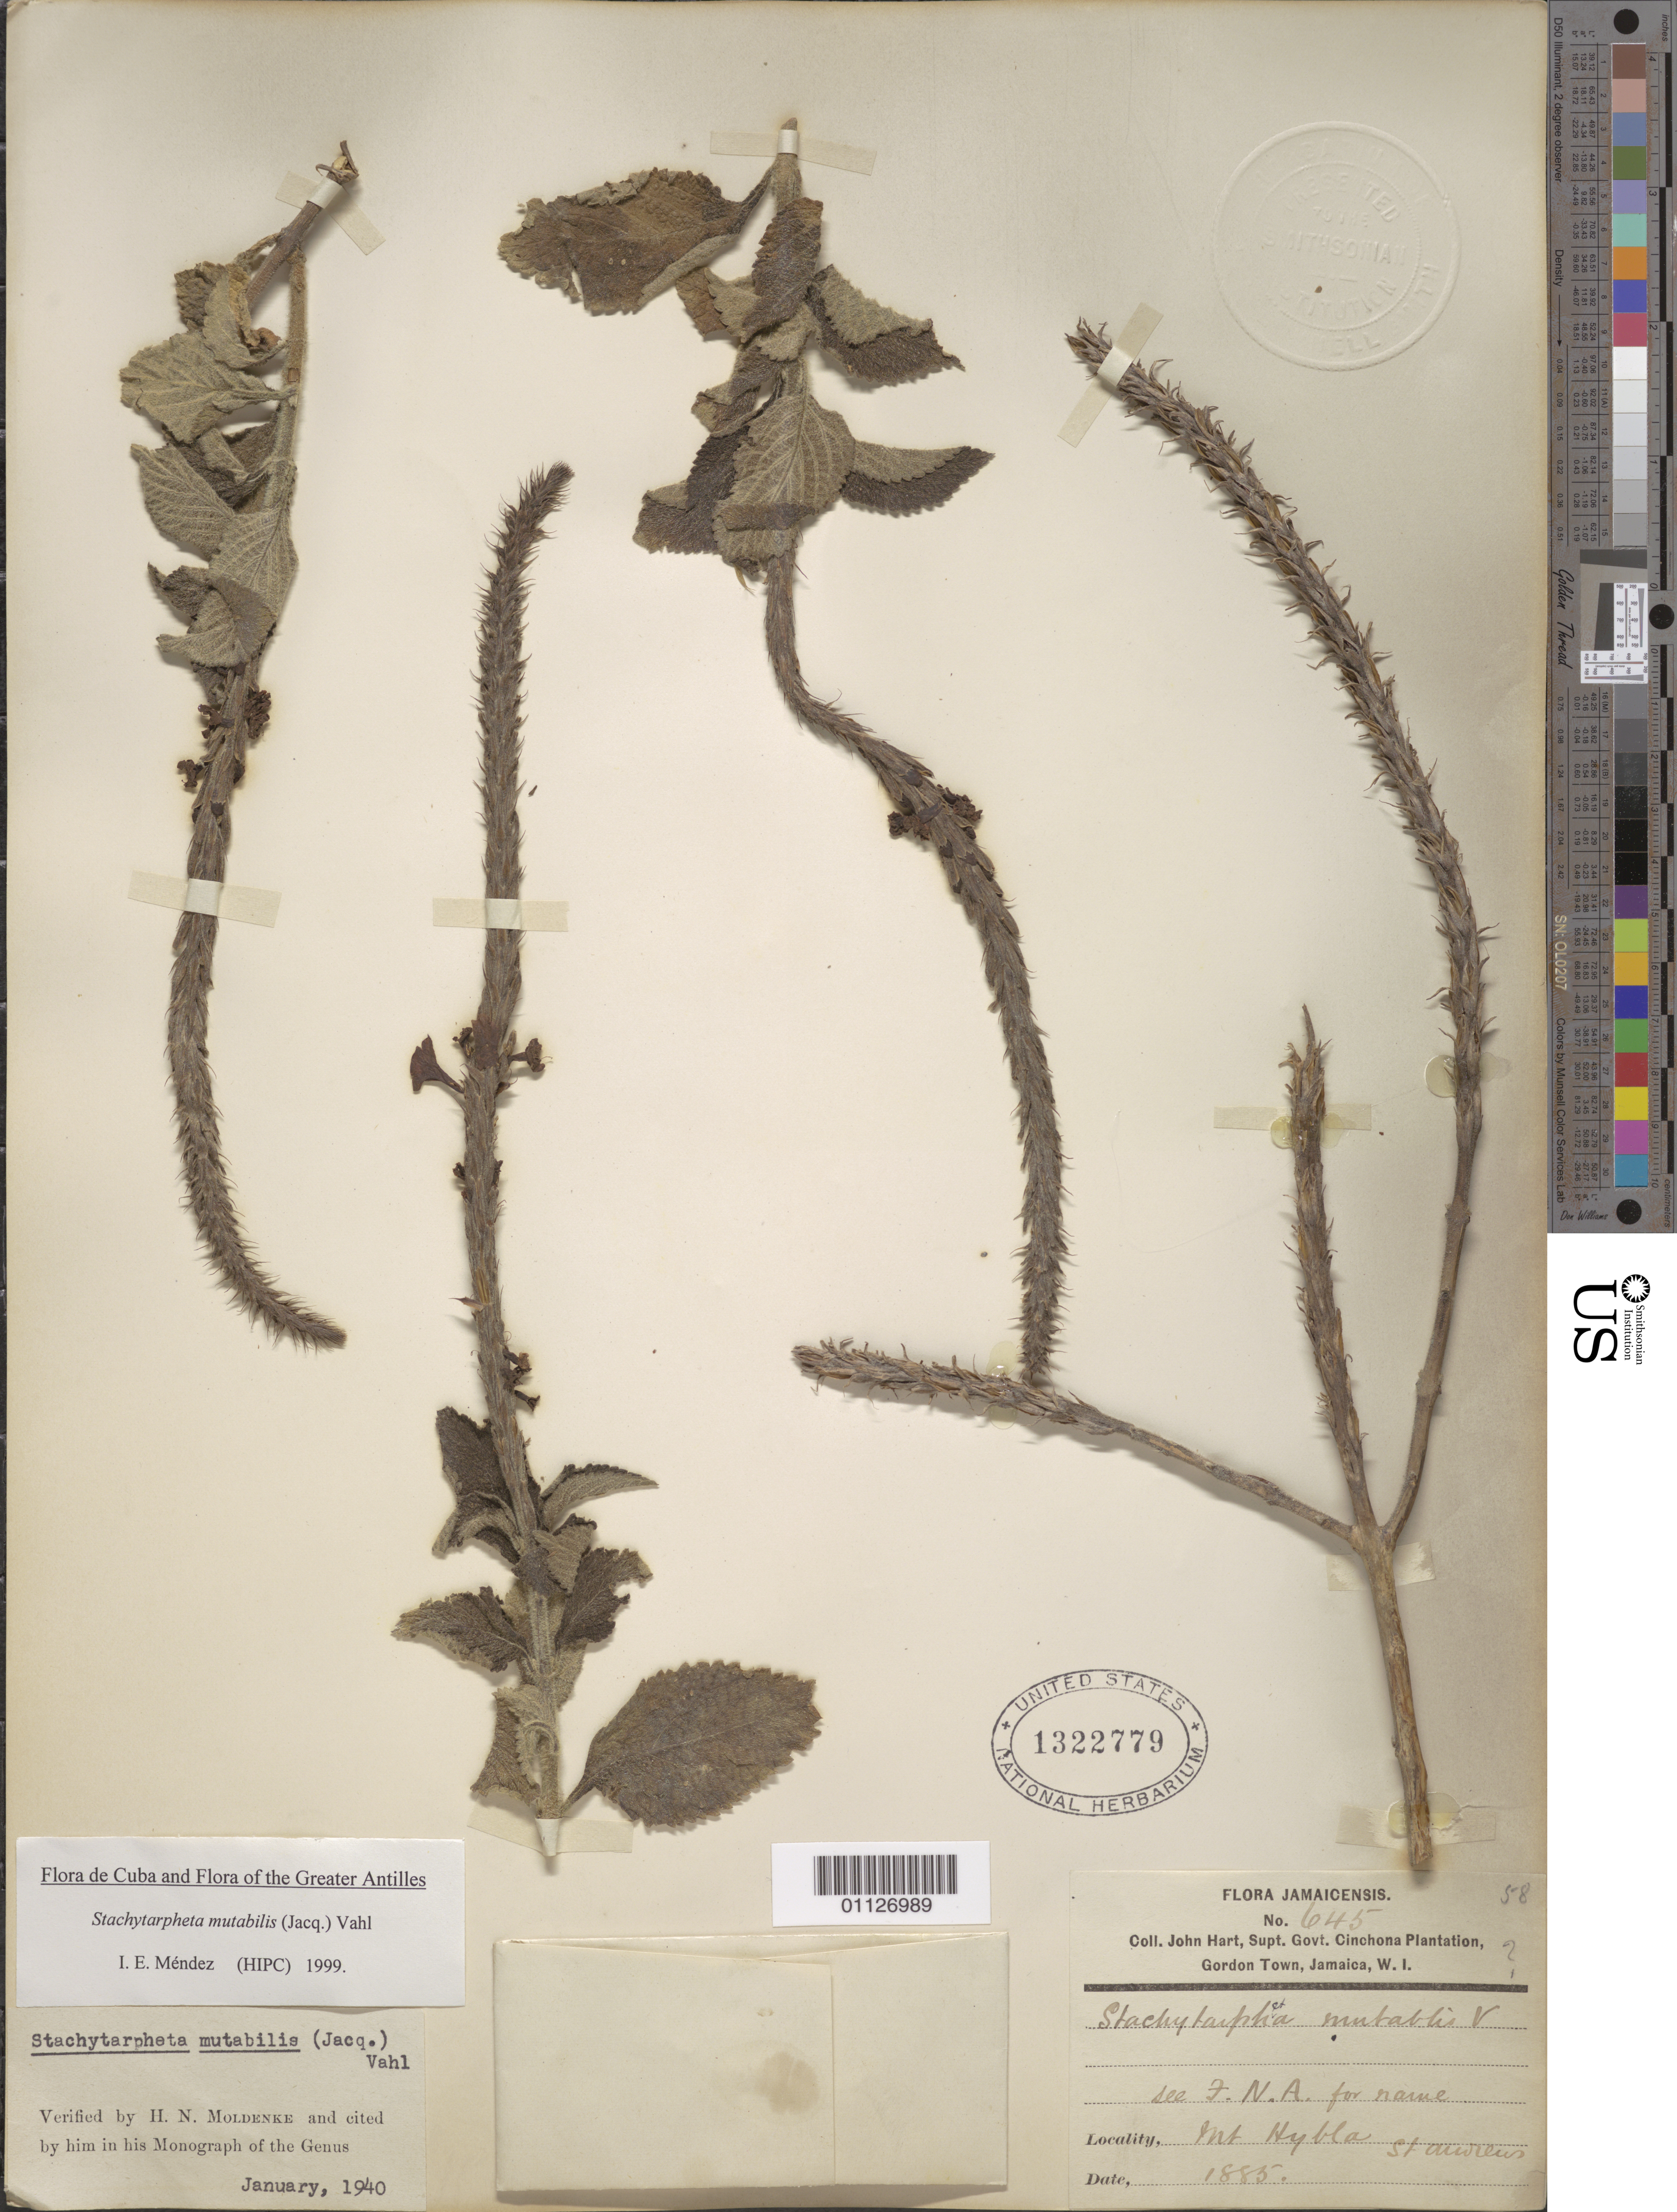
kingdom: Plantae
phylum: Tracheophyta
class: Magnoliopsida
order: Lamiales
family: Verbenaceae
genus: Stachytarpheta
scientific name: Stachytarpheta mutabilis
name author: (Jacq.) Vahl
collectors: J. Hart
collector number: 645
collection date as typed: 01 Jan 1885 to 31 Dec 1885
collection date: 1885-01-01/1885-12-31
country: Jamaica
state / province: Saint Andrew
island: Jamaica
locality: Mt Hybla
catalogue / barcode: US 1322779